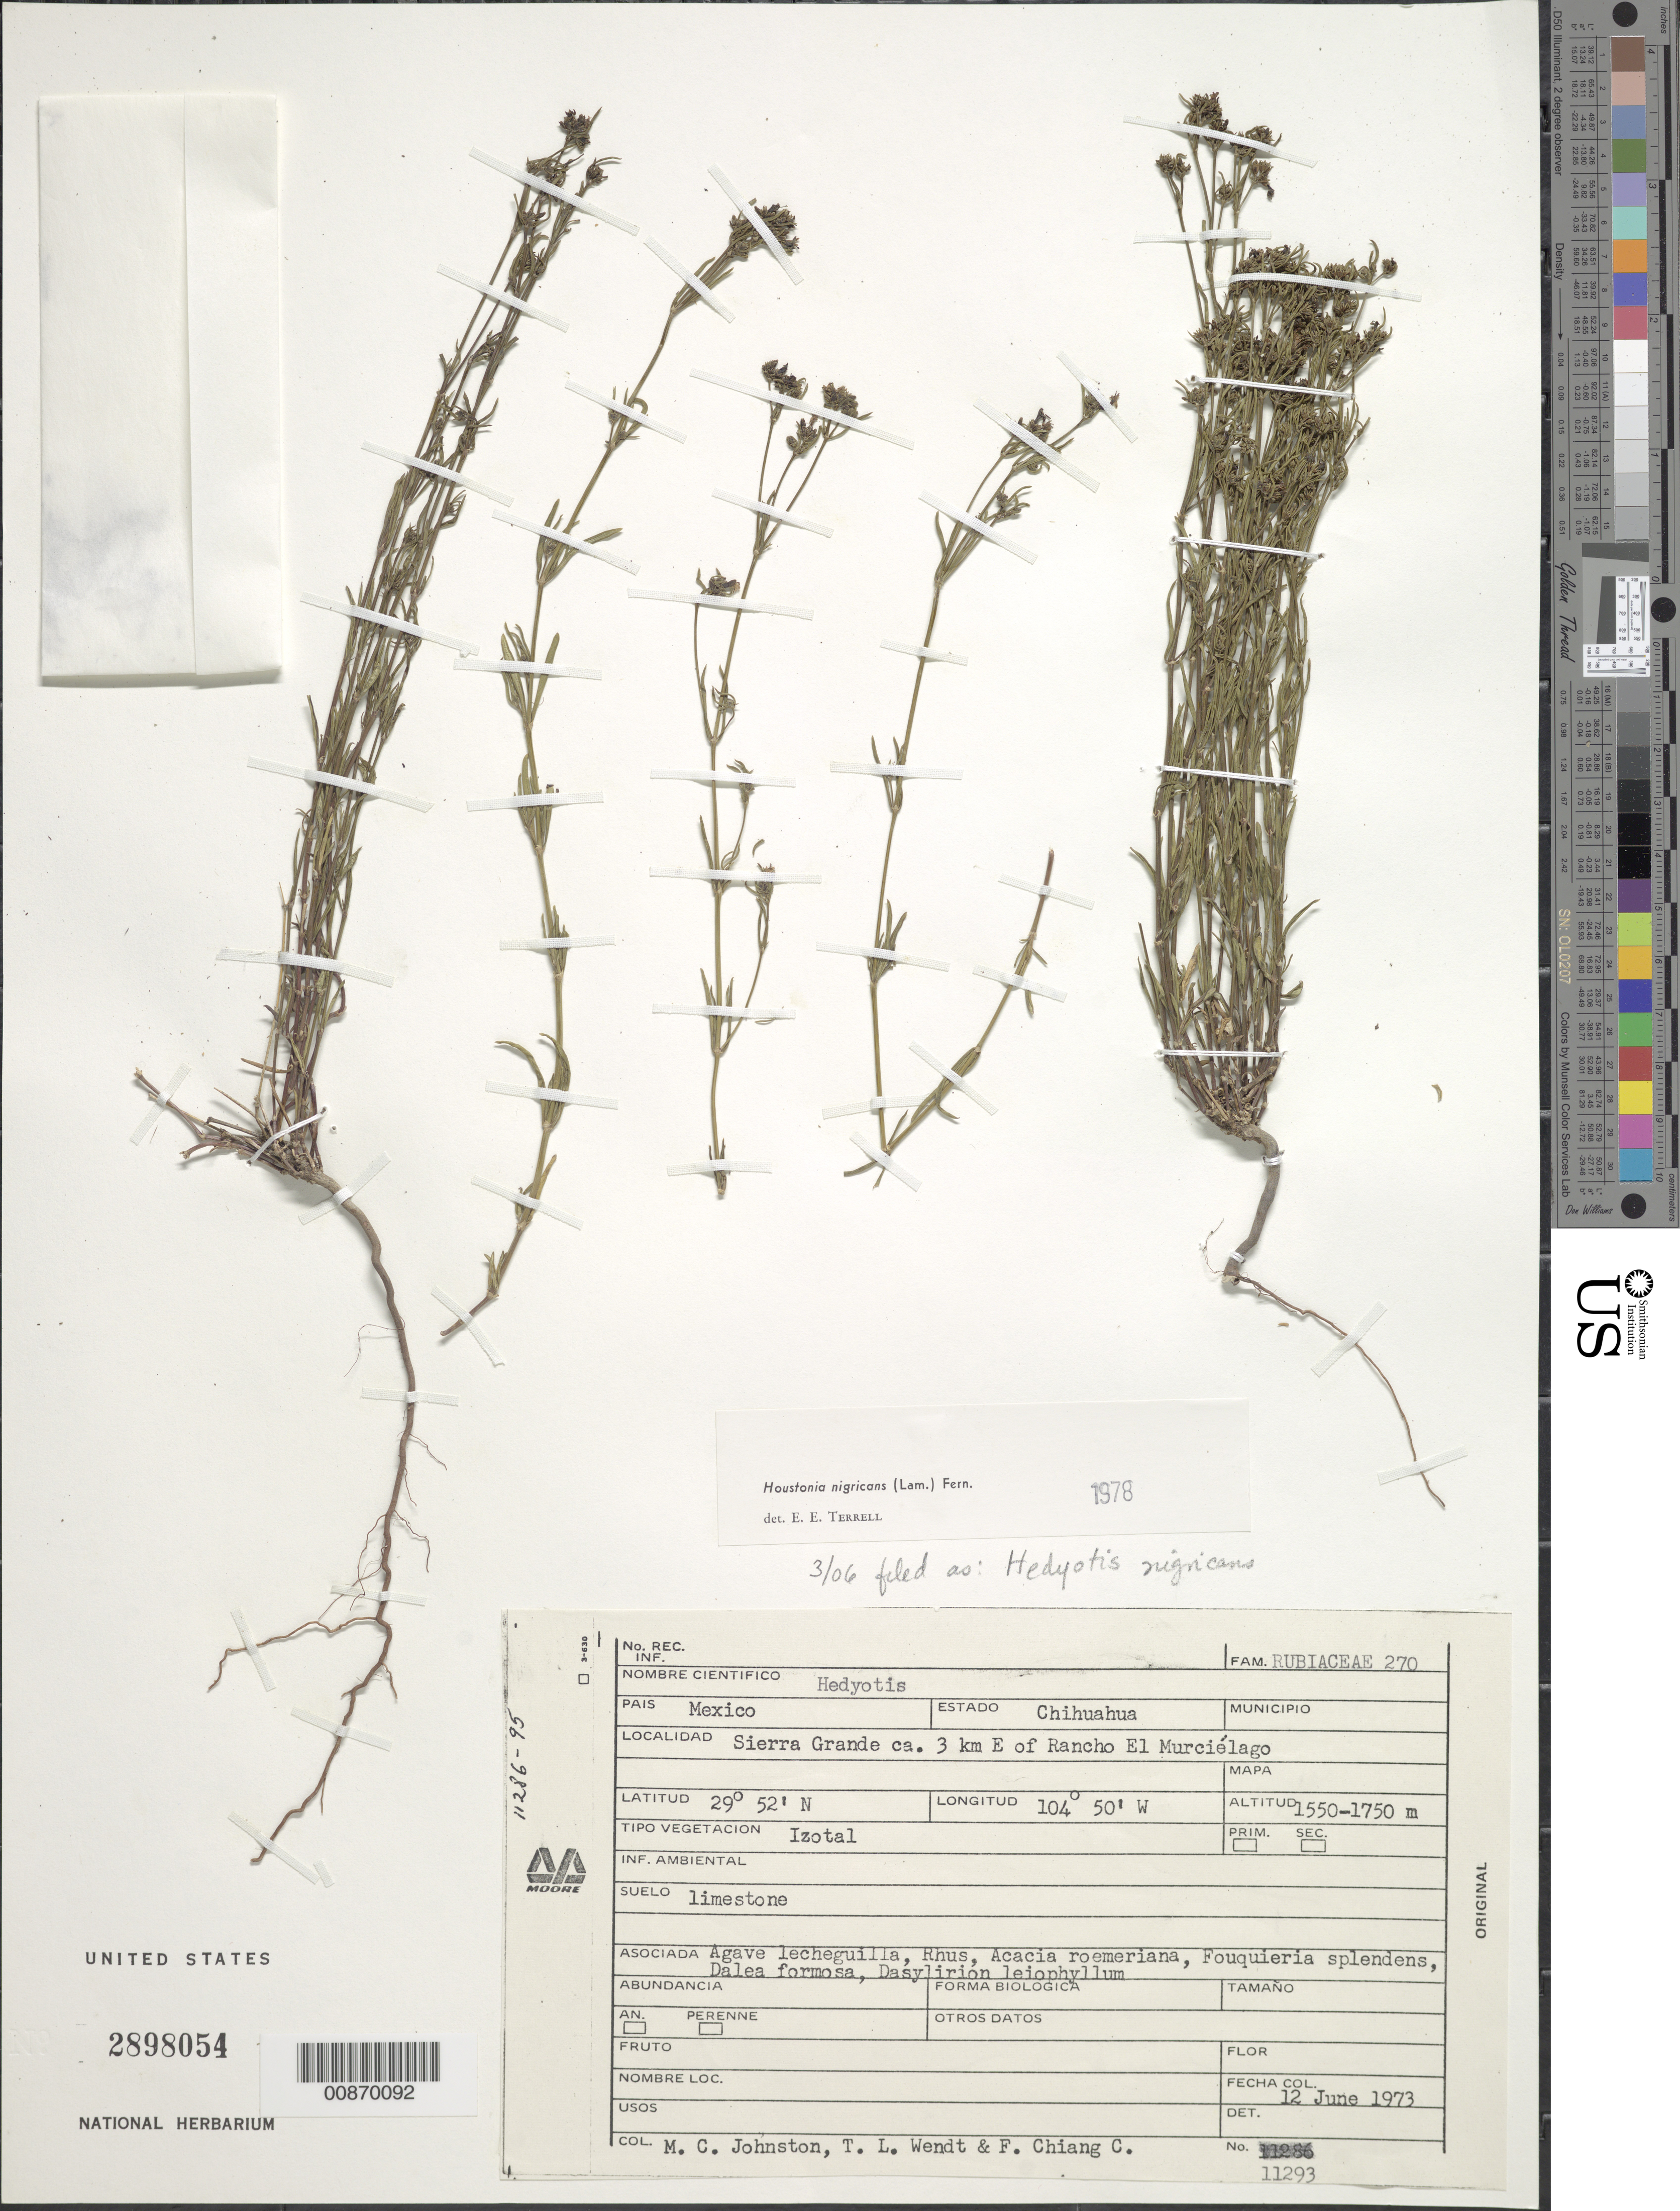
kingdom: Plantae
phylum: Tracheophyta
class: Magnoliopsida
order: Gentianales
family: Rubiaceae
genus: Hedyotis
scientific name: Hedyotis nigricans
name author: (Lam.) Fosberg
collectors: M. Johnston, T. L. Wendt & F. Chiang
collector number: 11293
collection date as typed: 12 Jun 1973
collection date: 1973-06-12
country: Mexico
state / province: Chihuahua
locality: Sierra Grande ca. 3 km E of Rancho El Murciélago.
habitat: Izotal. Limestone. W/ Agave lecheguilla, Rhus, Acacia roemeriana, Fouqueria splendens, Dalea formosa, Dasylirion leiophyllum.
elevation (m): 1750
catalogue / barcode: US 2898054